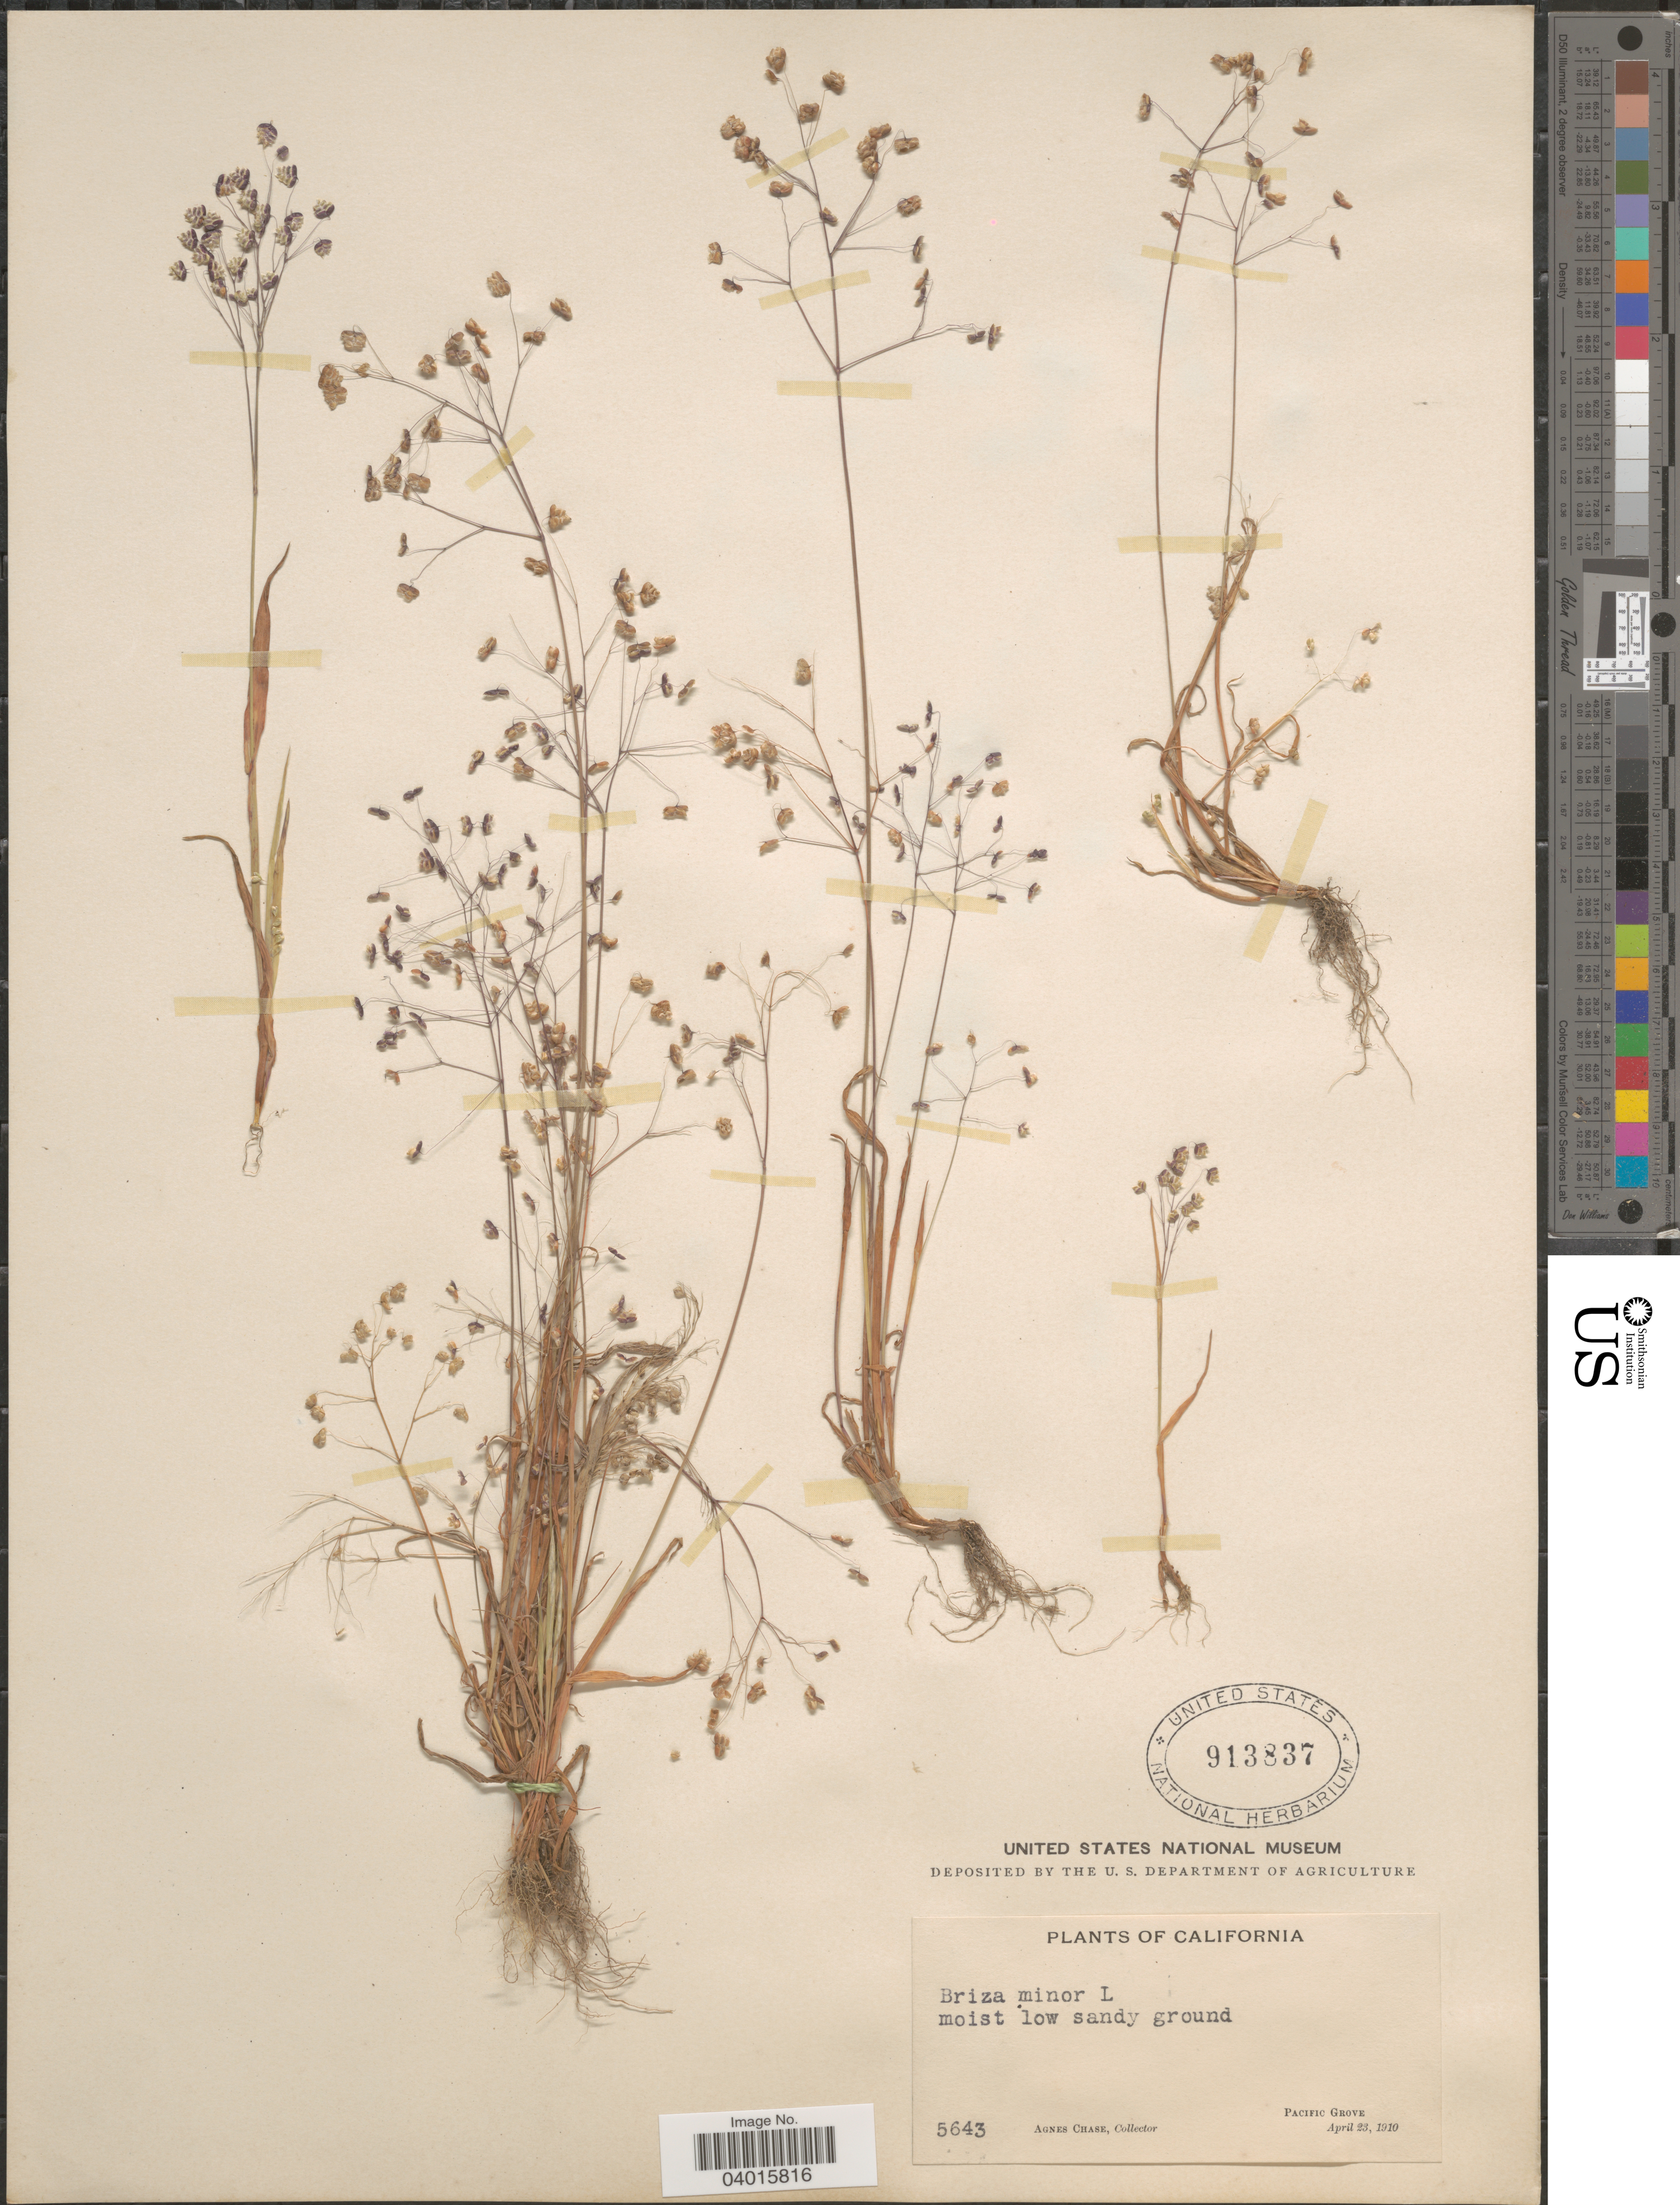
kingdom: Plantae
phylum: Tracheophyta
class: Liliopsida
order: Poales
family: Poaceae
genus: Briza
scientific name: Briza minor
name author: L.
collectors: A. Chase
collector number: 5643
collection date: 1910-04-23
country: United States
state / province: California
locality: Pacific Grove.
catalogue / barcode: US 913837